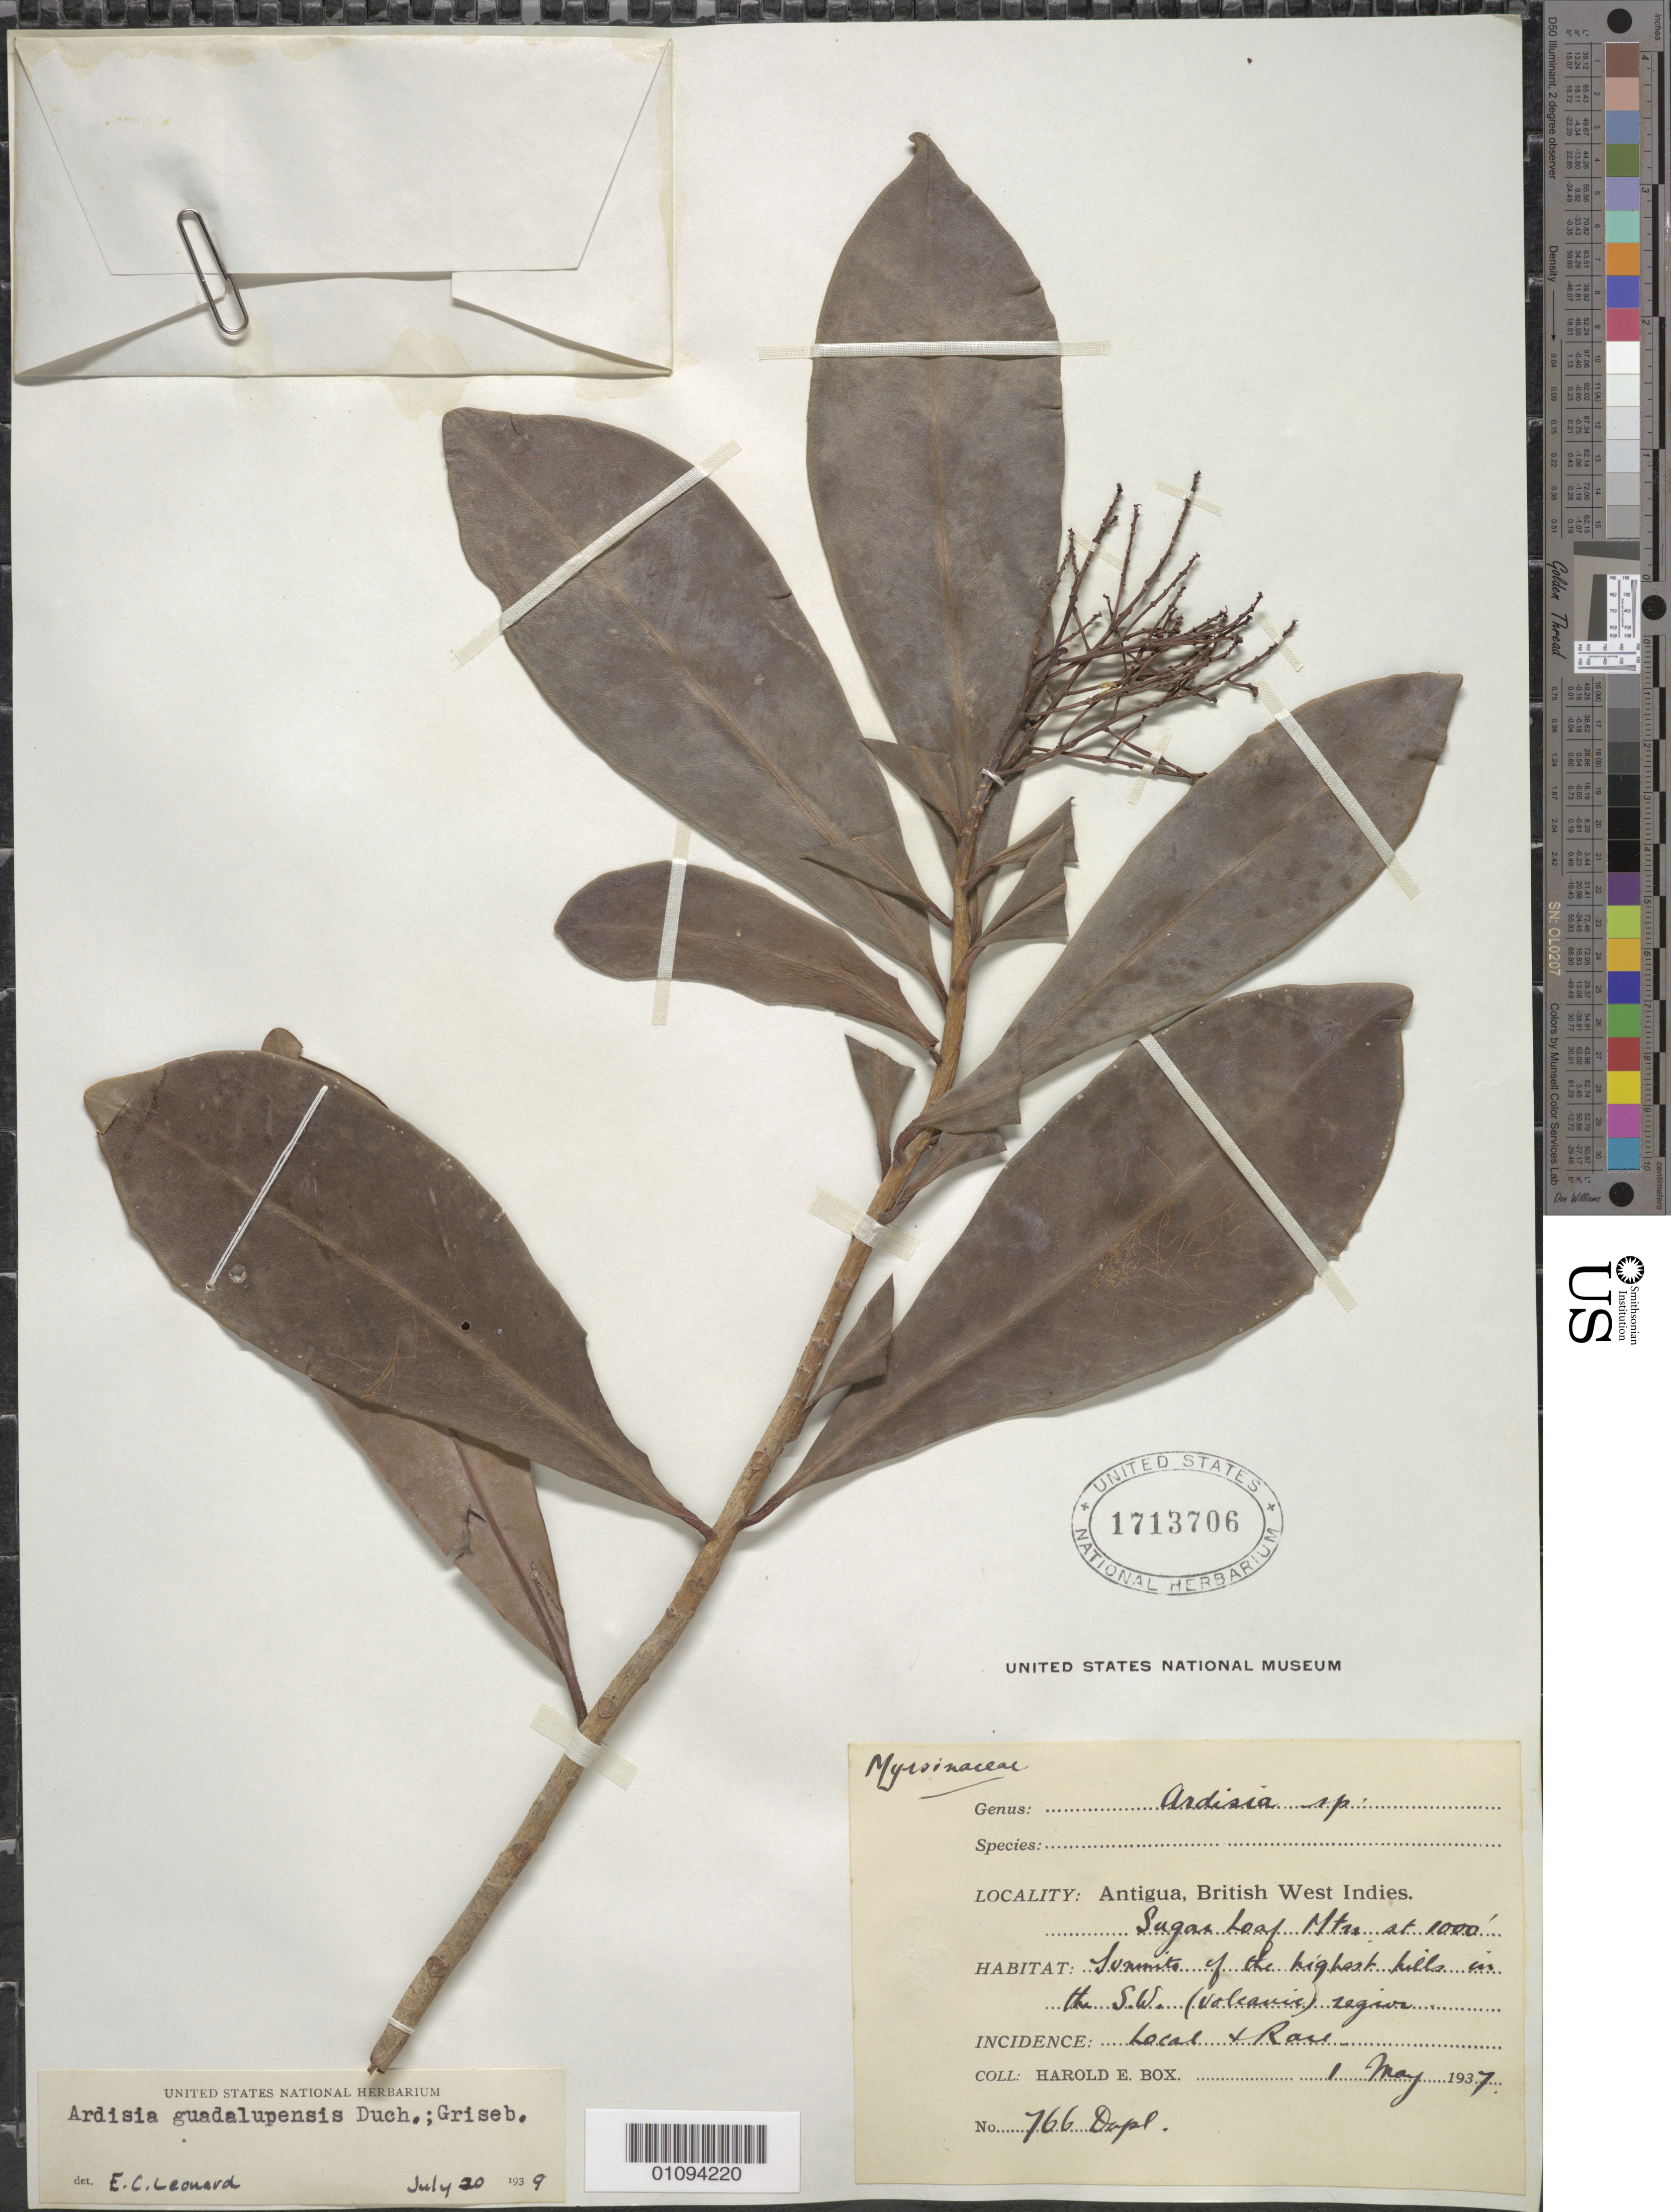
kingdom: Plantae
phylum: Tracheophyta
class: Magnoliopsida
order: Ericales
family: Primulaceae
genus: Ardisia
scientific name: Ardisia obovata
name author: Desv. ex Ham.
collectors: H. E. Box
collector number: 766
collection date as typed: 01 May 1937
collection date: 1937-05-01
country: Antigua and Barbuda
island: Antigua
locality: Sugar Loaf Mountains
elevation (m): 305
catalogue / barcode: US 1713706